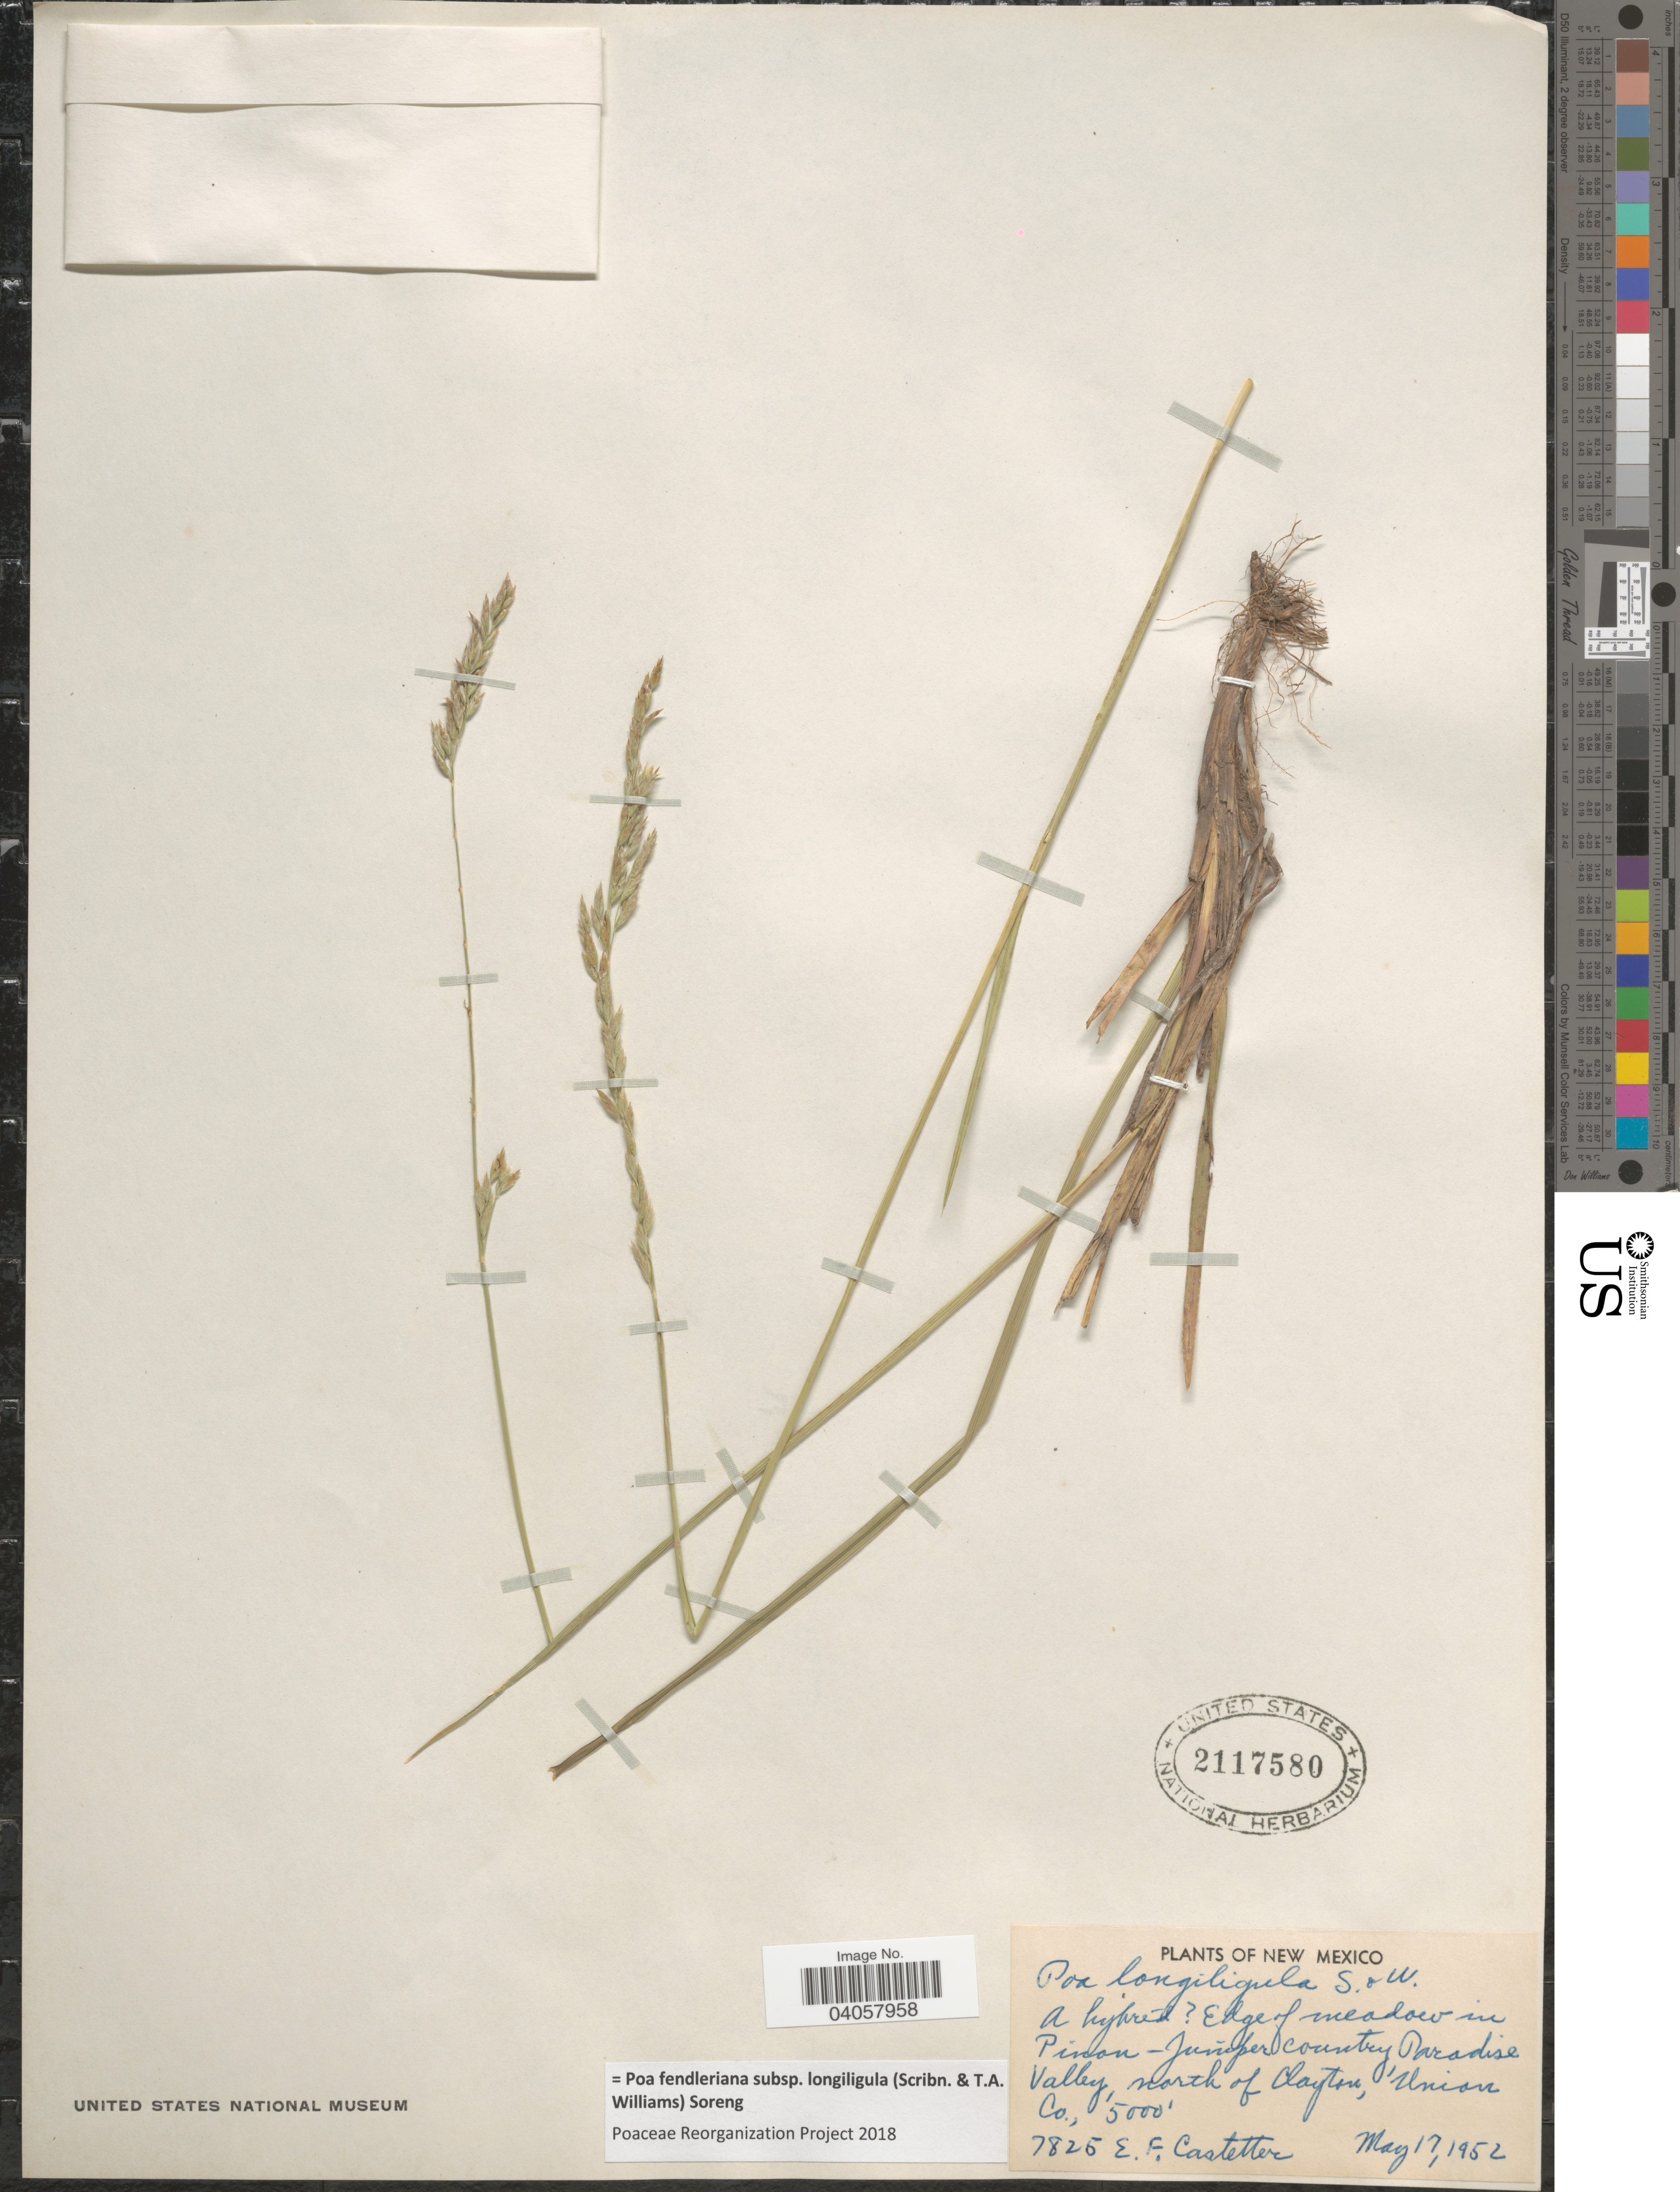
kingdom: Plantae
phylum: Tracheophyta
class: Liliopsida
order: Poales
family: Poaceae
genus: Poa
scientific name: Poa fendleriana subsp. longiligula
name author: (Scribn. & T.A. Williams) Soreng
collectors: E. F. Castetter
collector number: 7825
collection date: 1952-05-17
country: United States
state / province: New Mexico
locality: Edge of meadow in Pinon-Juniper country Paradise Valley, north of Clayton, Union Co.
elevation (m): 1524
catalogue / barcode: US 2117580